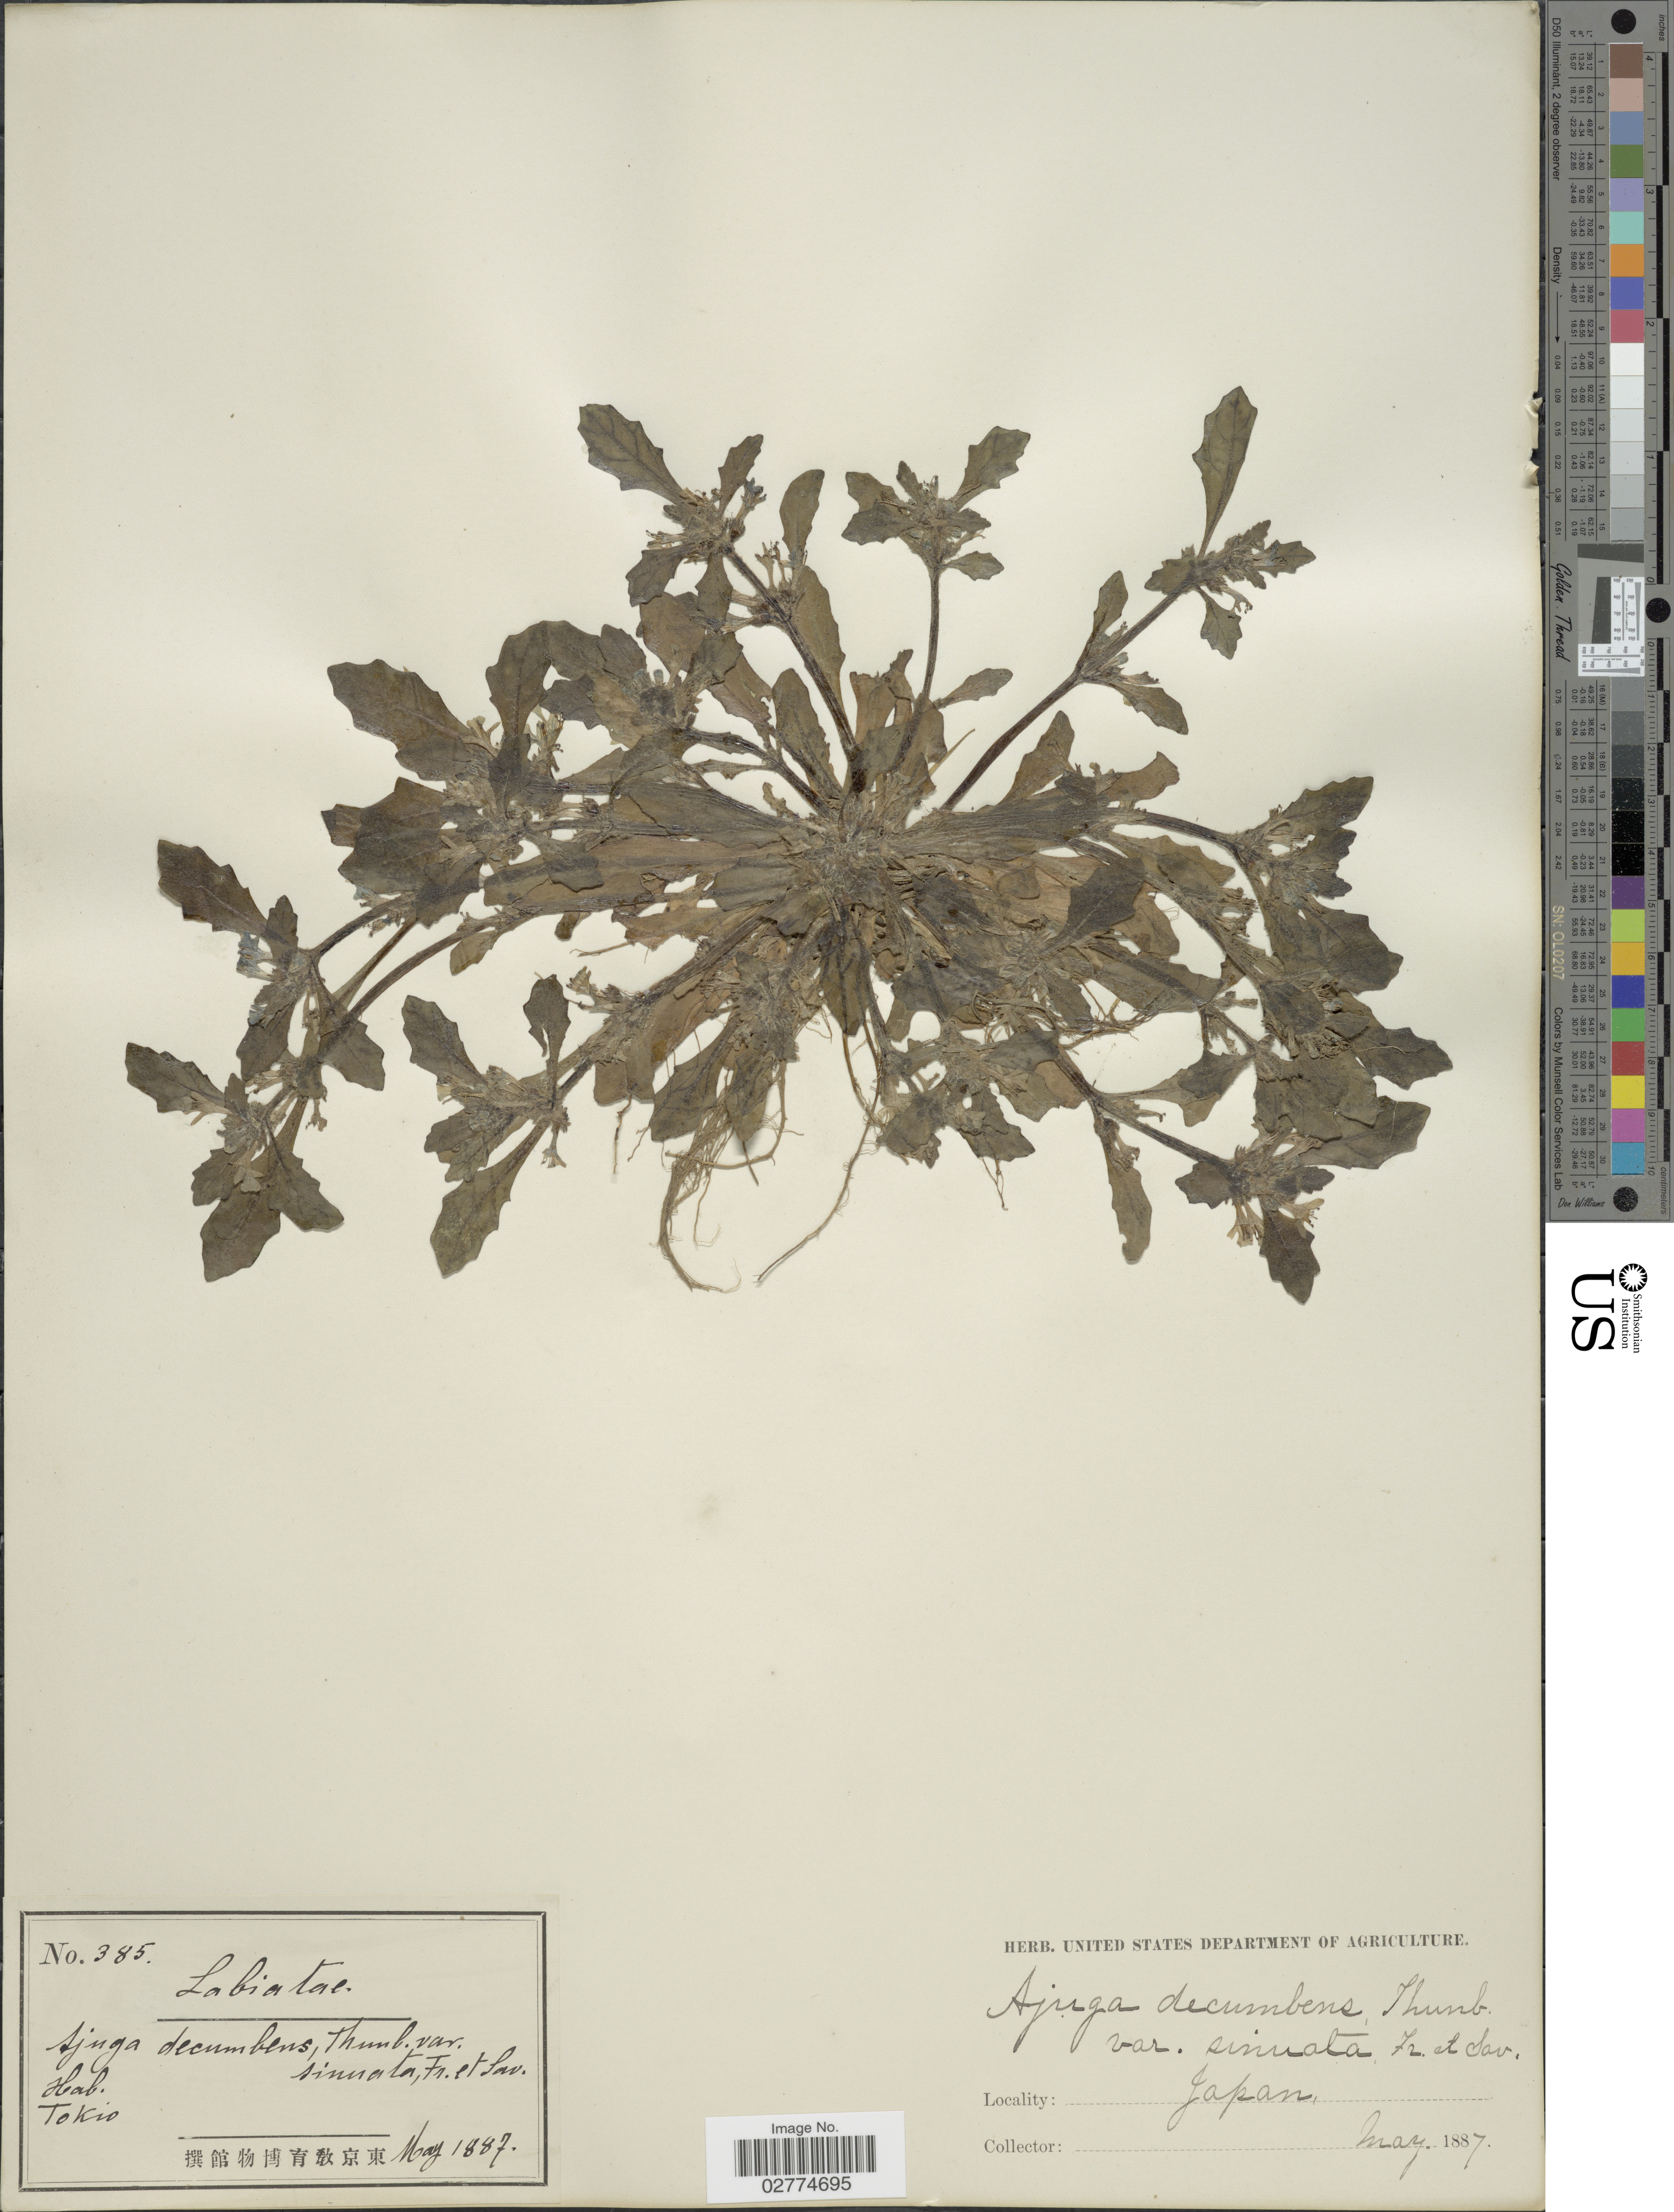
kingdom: Plantae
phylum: Tracheophyta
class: Magnoliopsida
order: Lamiales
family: Lamiaceae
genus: Ajuga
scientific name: Ajuga decumbens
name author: Thunb.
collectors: ex herb. U. S. Department of Agriculture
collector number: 385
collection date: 1887-05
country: Japan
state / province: Tokyo, Federal City of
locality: Tokio.